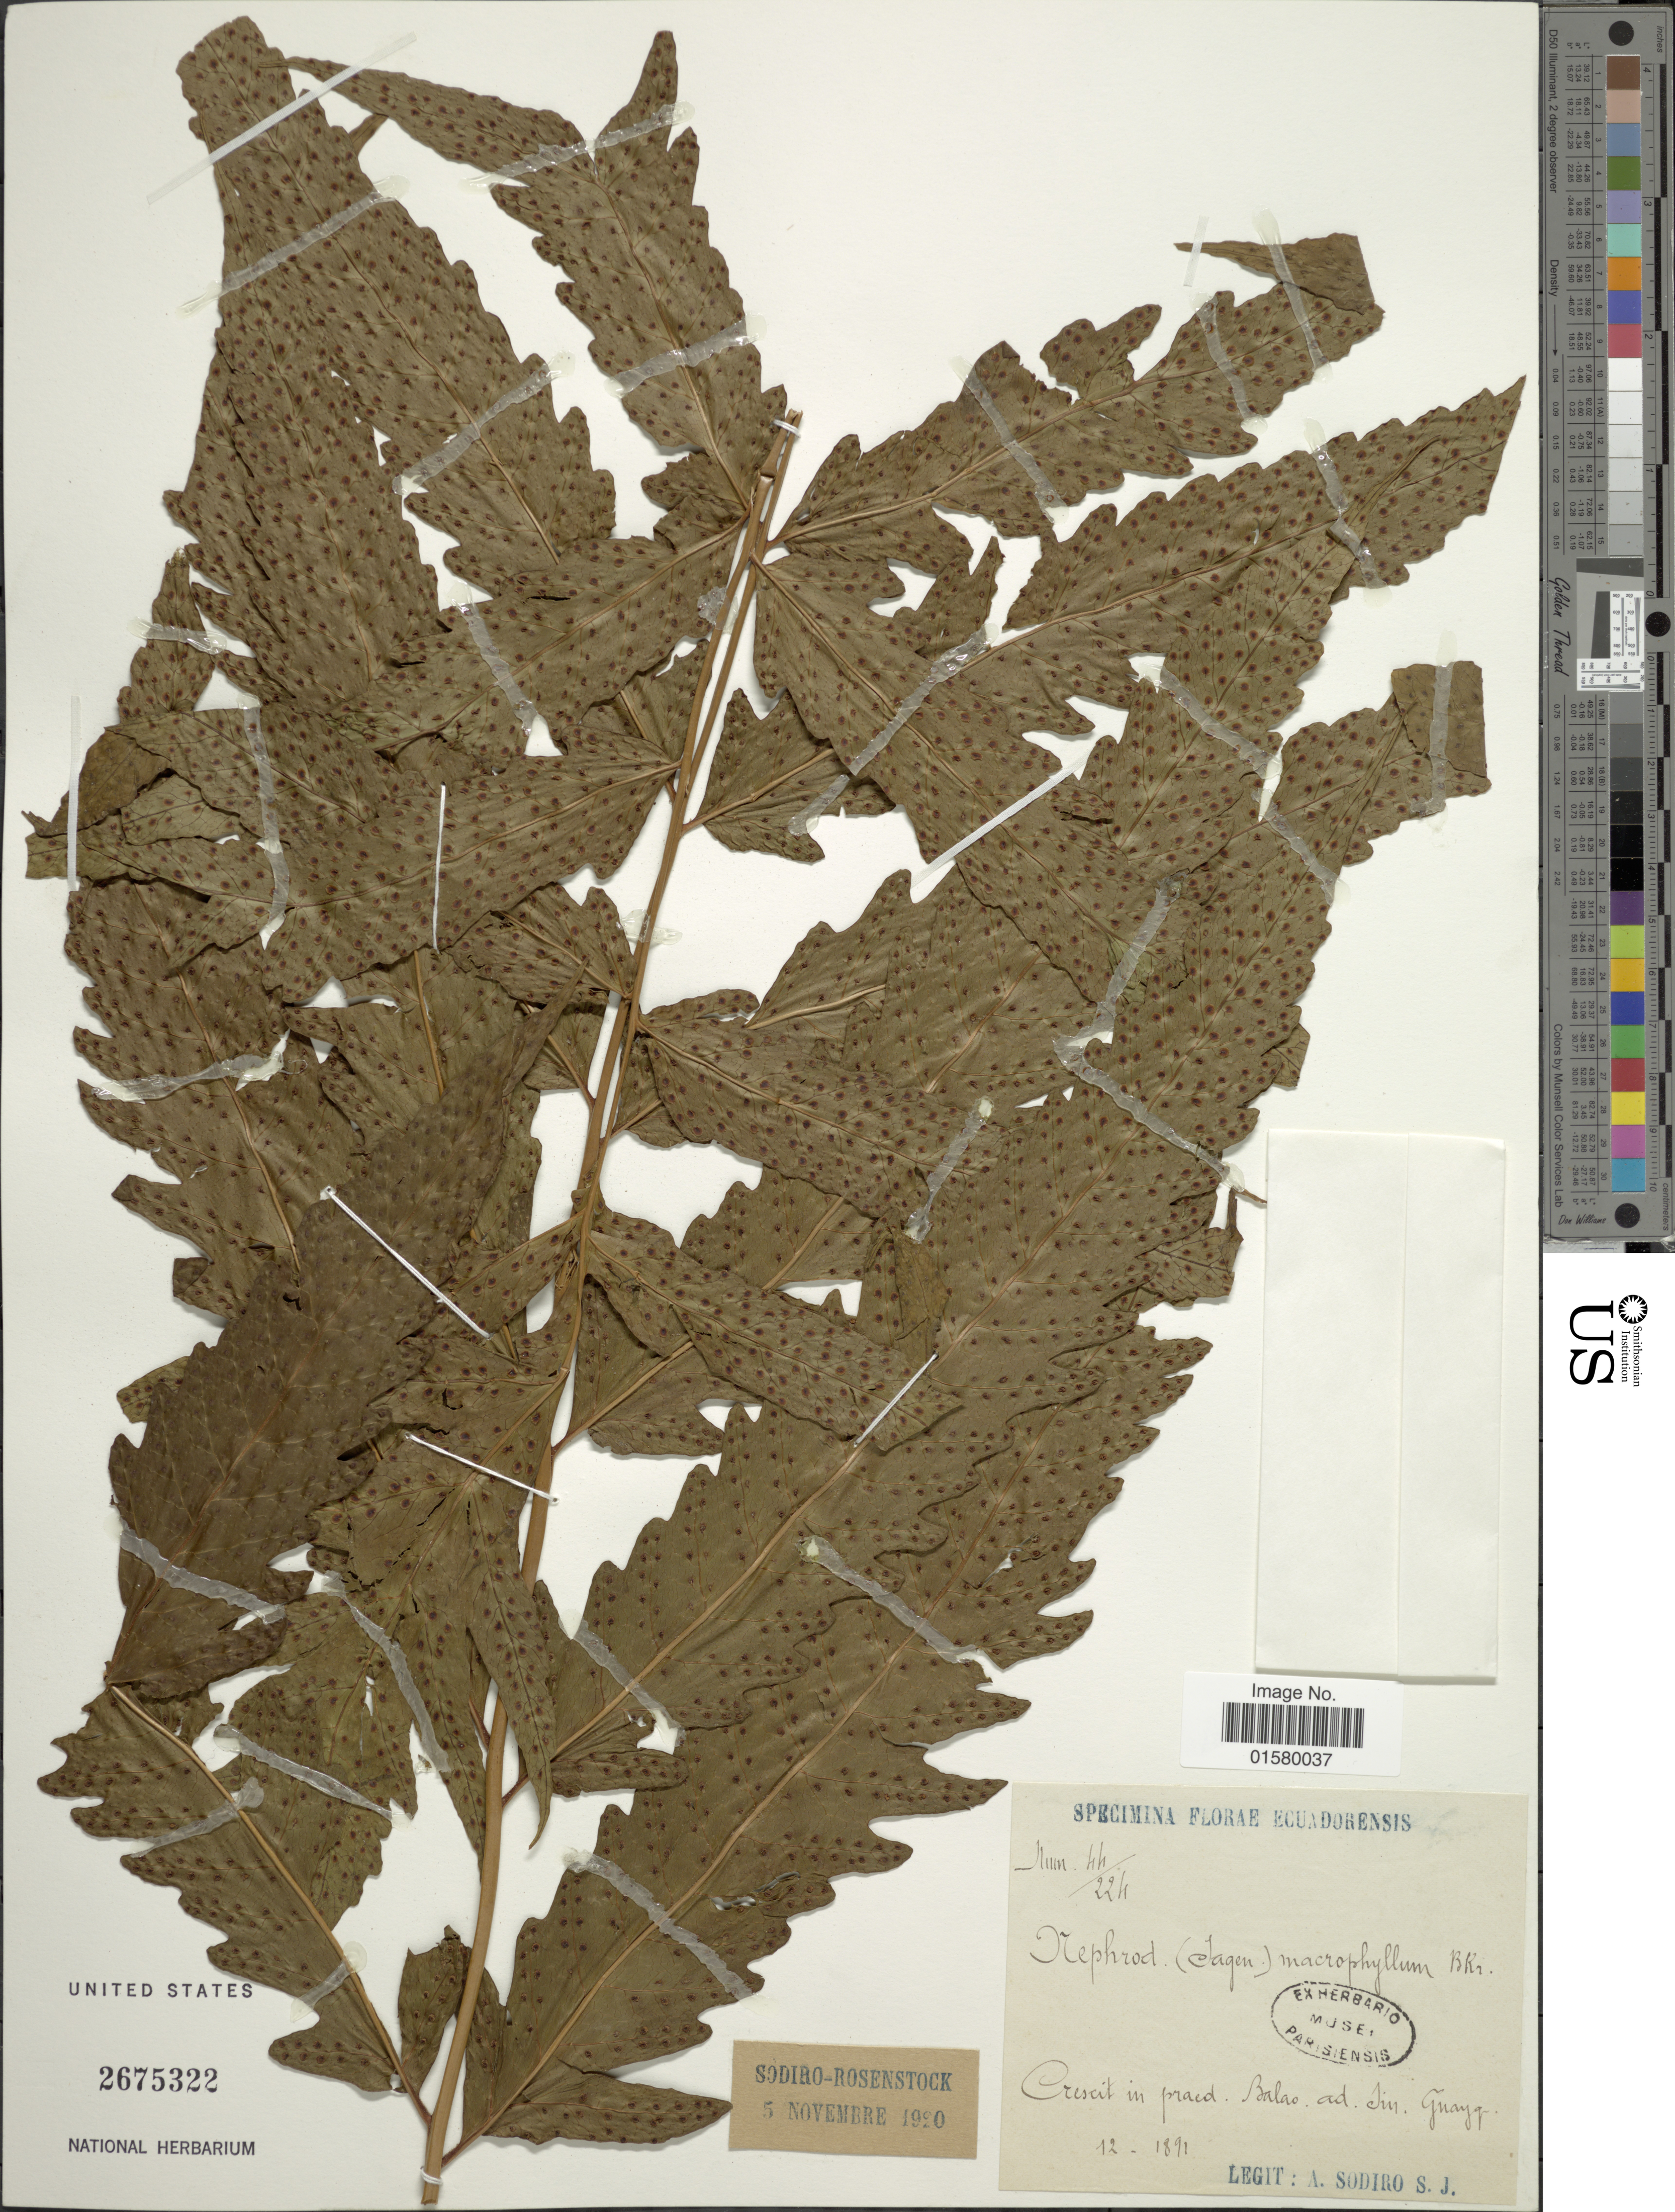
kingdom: Plantae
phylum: Tracheophyta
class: Polypodiopsida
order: Polypodiales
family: Tectariaceae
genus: Tectaria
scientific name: Tectaria sp.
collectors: A. Sodiro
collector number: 44/224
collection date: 1891-12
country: Ecuador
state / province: Guayas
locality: Balao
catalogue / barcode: US 2675322